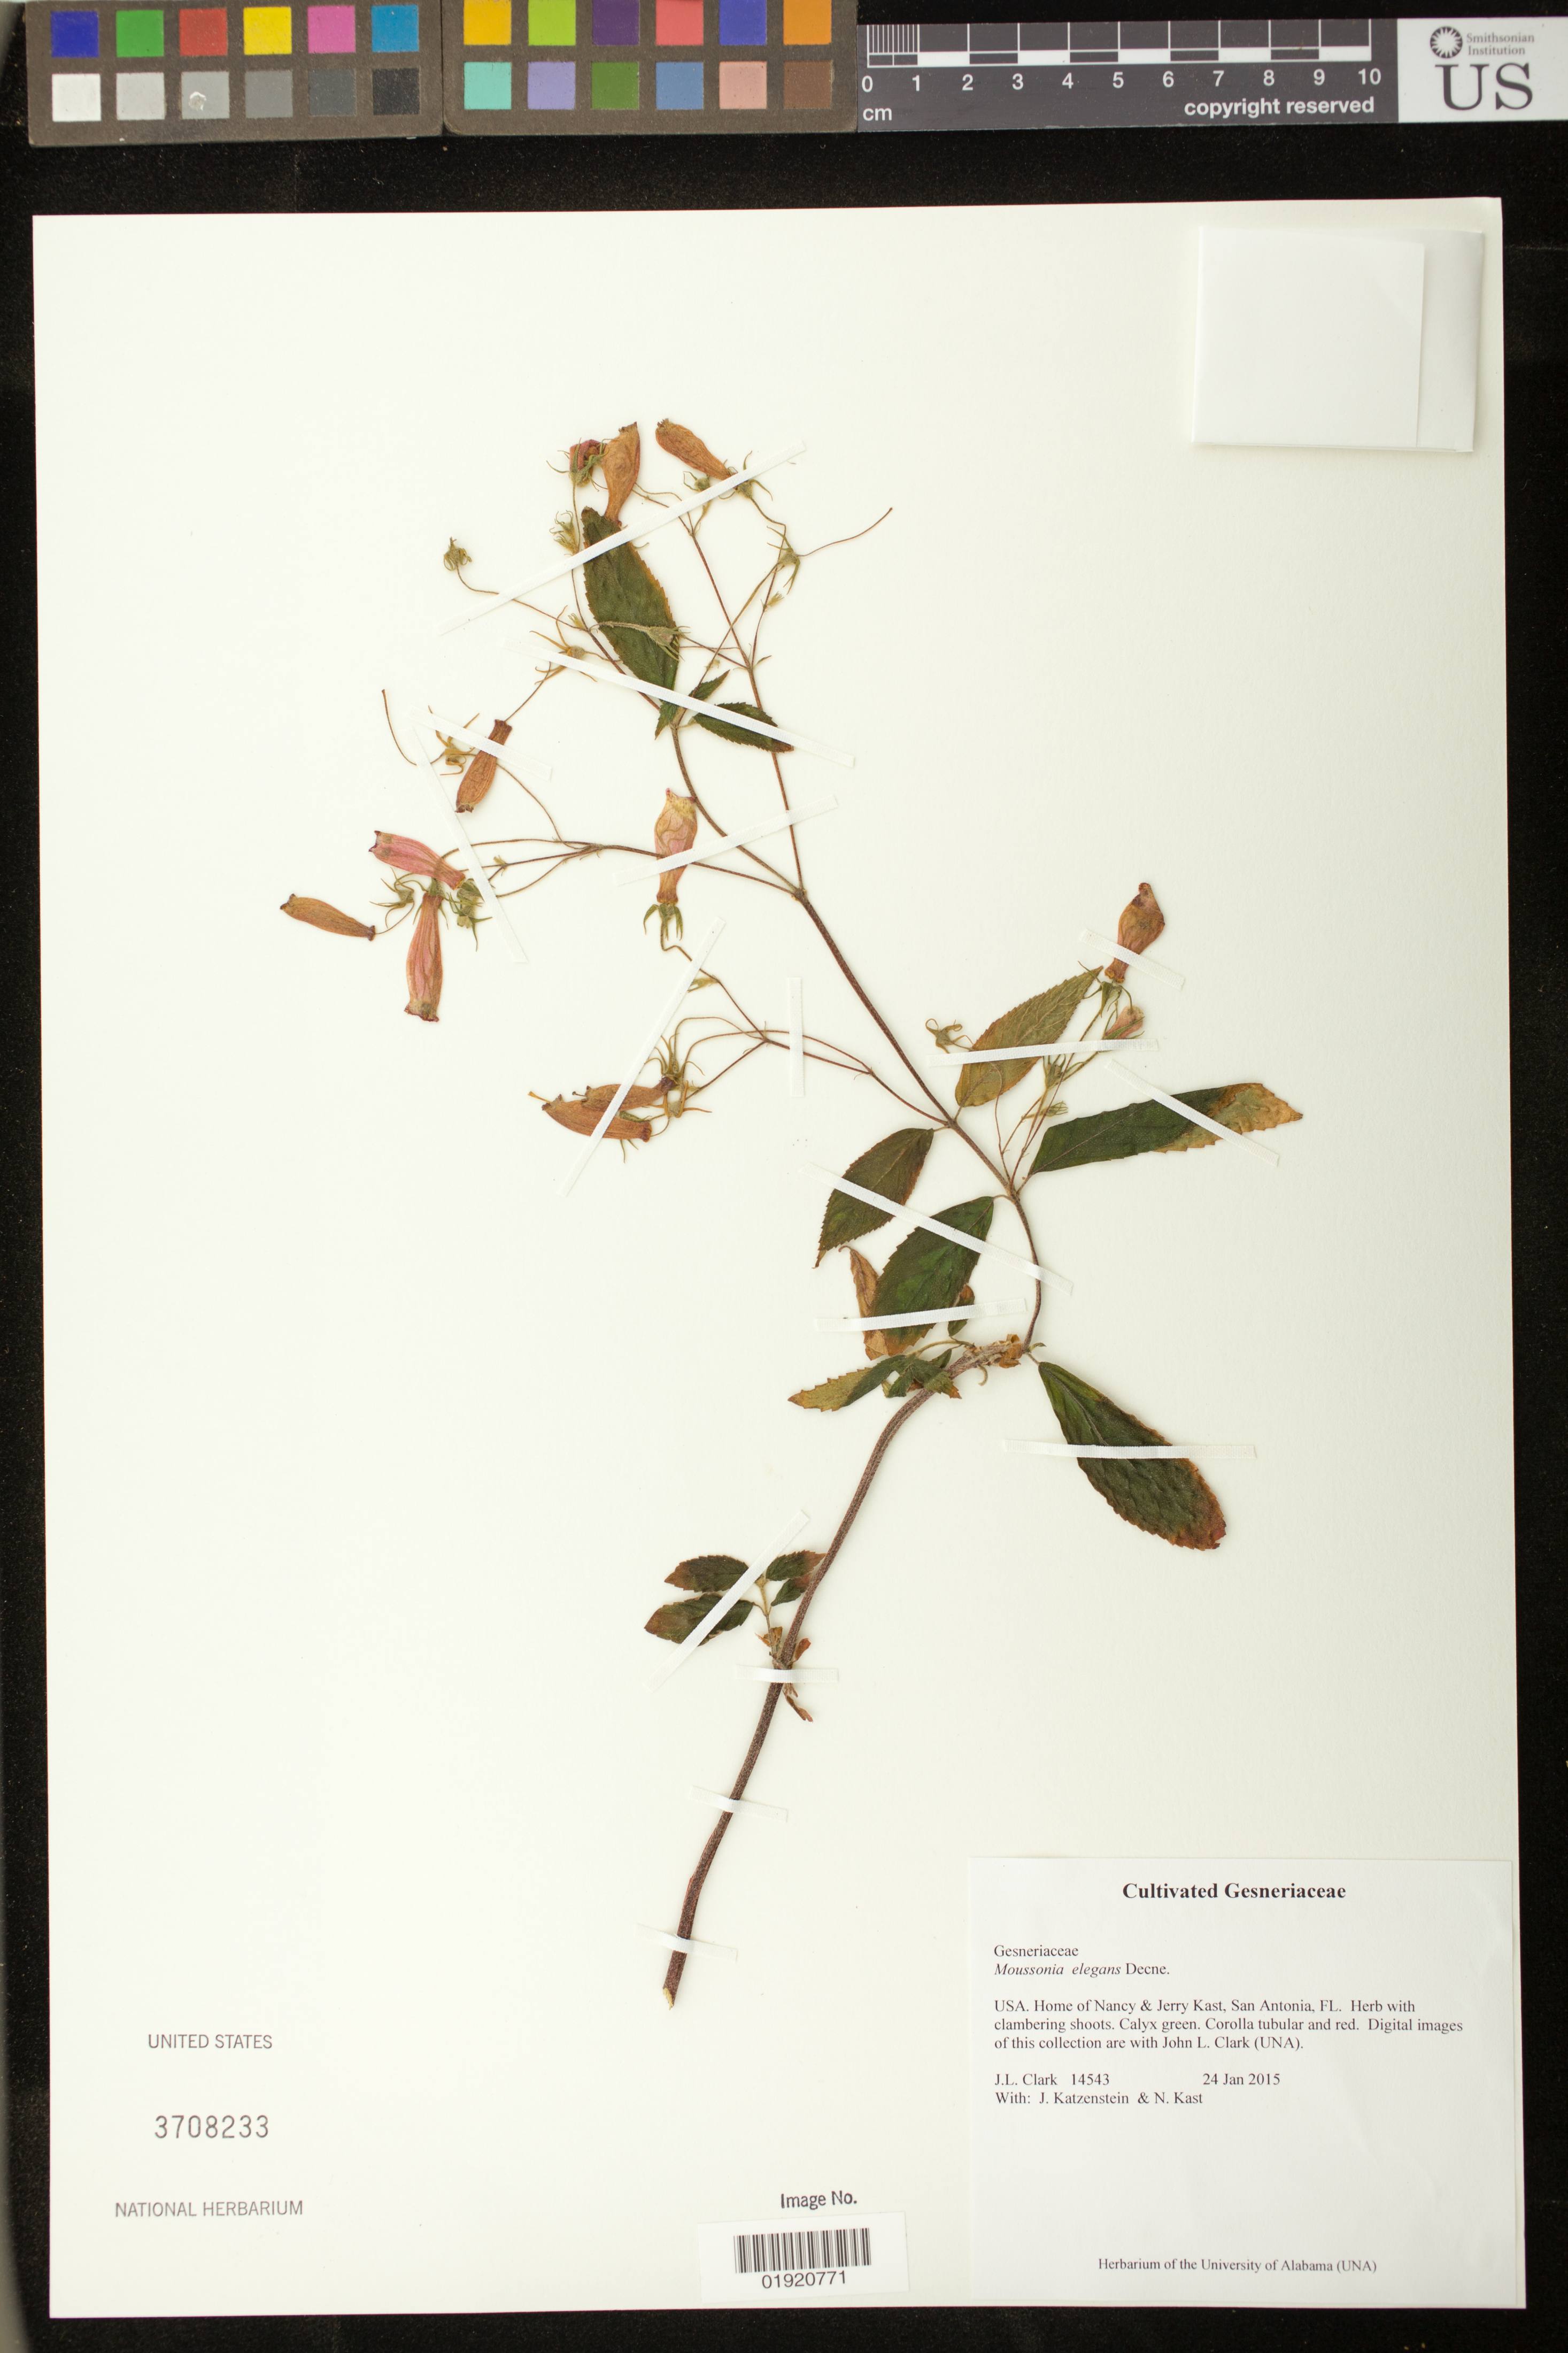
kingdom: Plantae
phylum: Tracheophyta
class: Magnoliopsida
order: Lamiales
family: Gesneriaceae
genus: Moussonia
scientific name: Moussonia elegans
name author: Decne.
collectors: J. L. Clark, J. Katzenstein & N. Kast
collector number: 14543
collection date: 2015-01-24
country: United States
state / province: Florida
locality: USA. Home of Nancy & Jerry Kast, San Antonia, FL.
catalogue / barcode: US 3708233